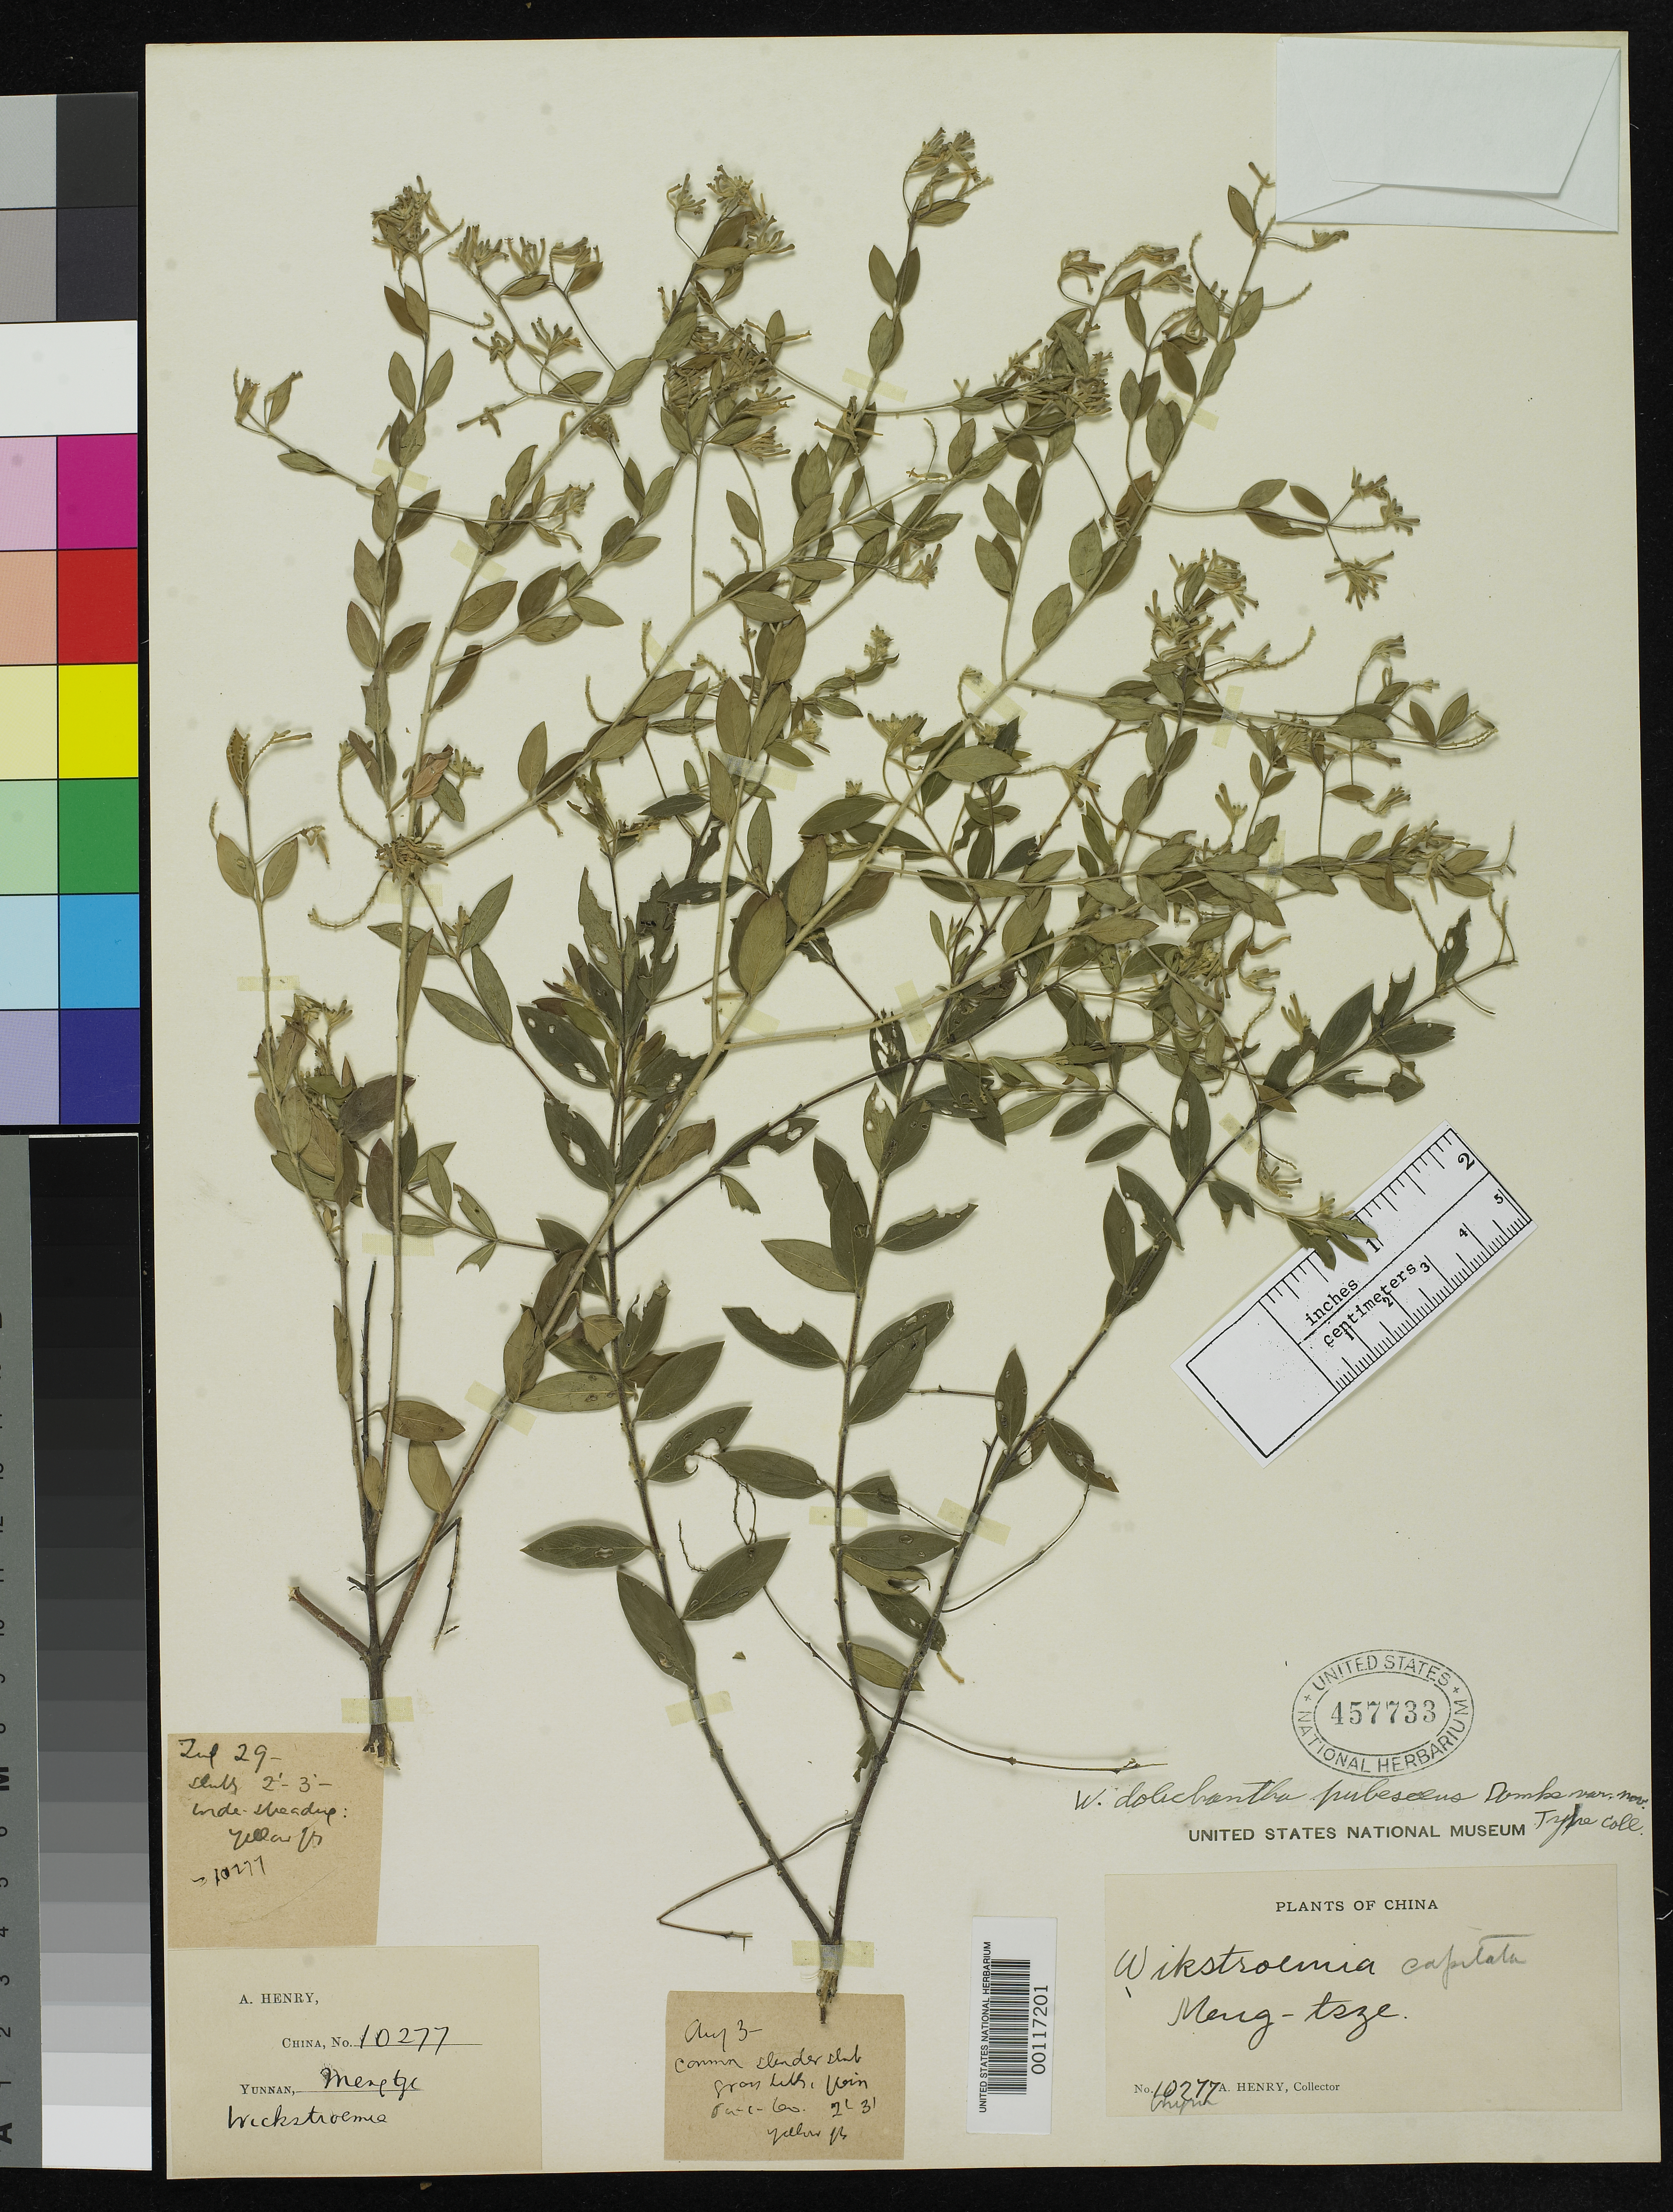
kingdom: Plantae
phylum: Tracheophyta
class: Magnoliopsida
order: Malvales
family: Thymelaeaceae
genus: Wikstroemia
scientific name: Wikstroemia dolichantha var. pubescens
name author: Domke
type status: Isosyntype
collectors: A. Henry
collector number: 10277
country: China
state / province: Yunnan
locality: Mengze.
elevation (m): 1402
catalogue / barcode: US 457733